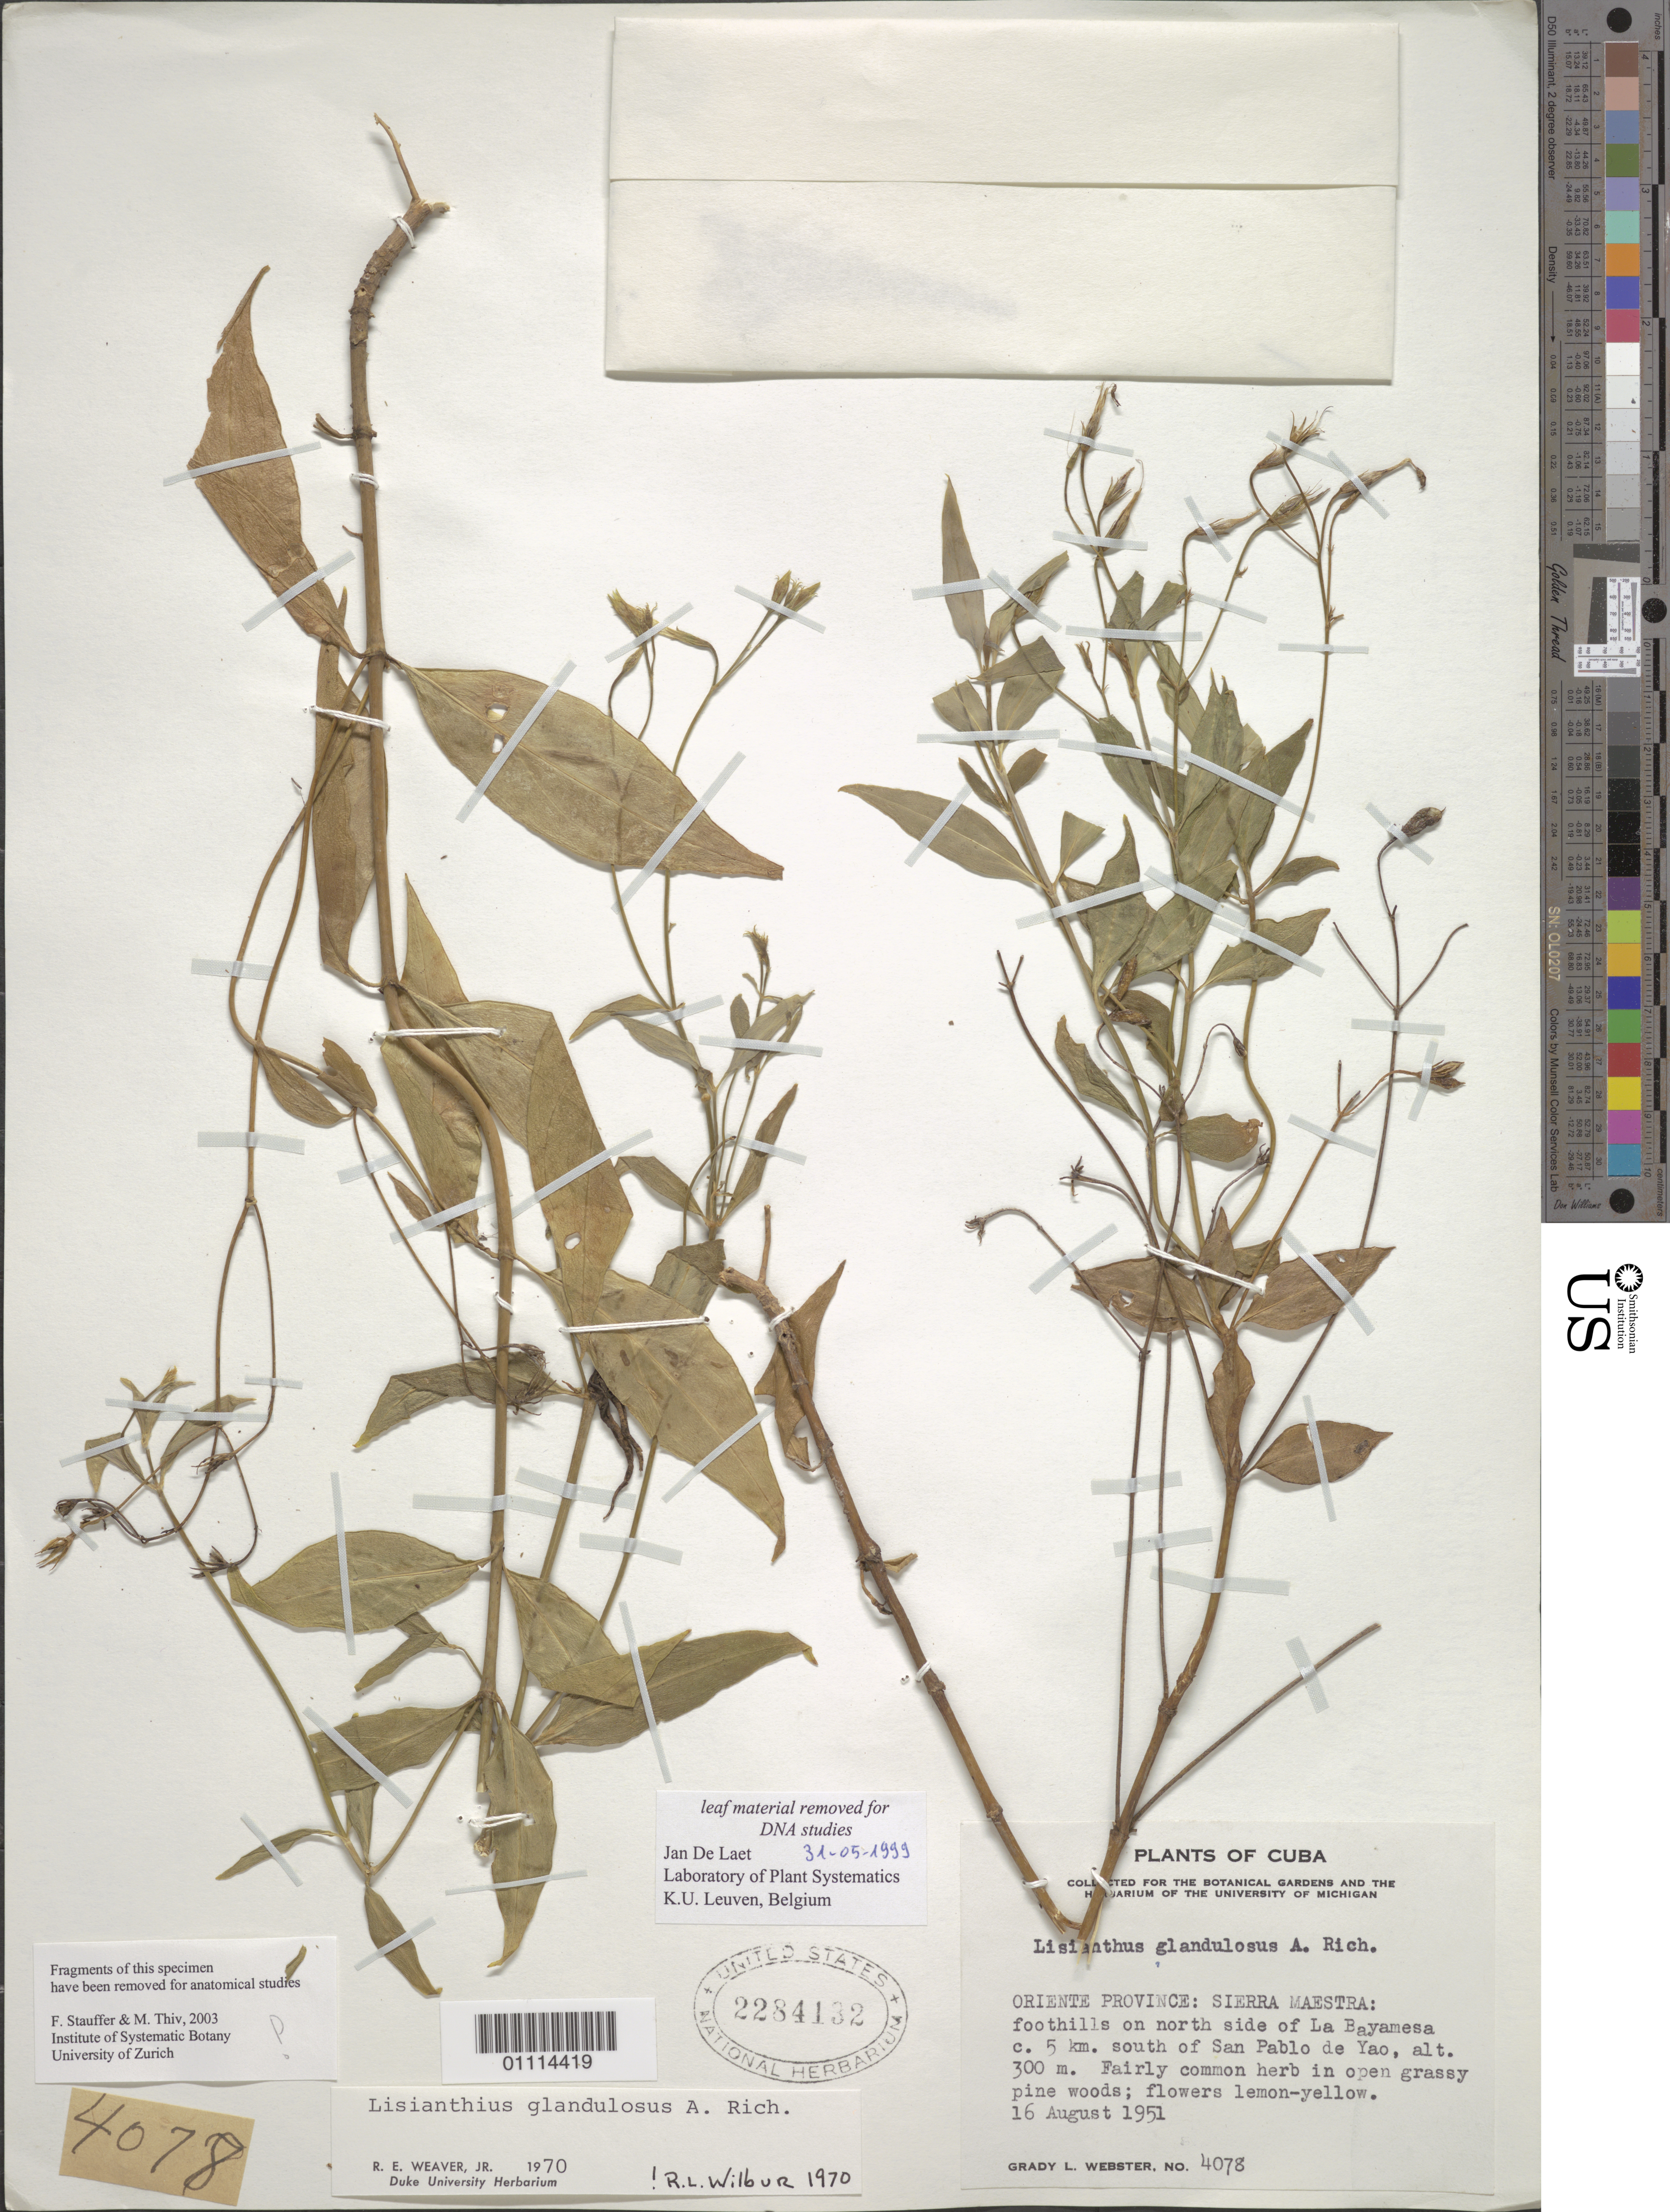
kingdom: Plantae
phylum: Tracheophyta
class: Magnoliopsida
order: Gentianales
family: Gentianaceae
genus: Lisianthius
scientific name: Lisianthius glandulosus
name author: A. Rich.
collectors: G. L. Webster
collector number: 4078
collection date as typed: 16 Aug 1951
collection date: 1951-08-16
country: Cuba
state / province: Santiago de Cuba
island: Cuba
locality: Sierra Maestra: foothills on N side of La Bayamesa c 5 km S of San Pablo de Yao Fairly common in open grassy pine woods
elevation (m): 300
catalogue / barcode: US 2284132